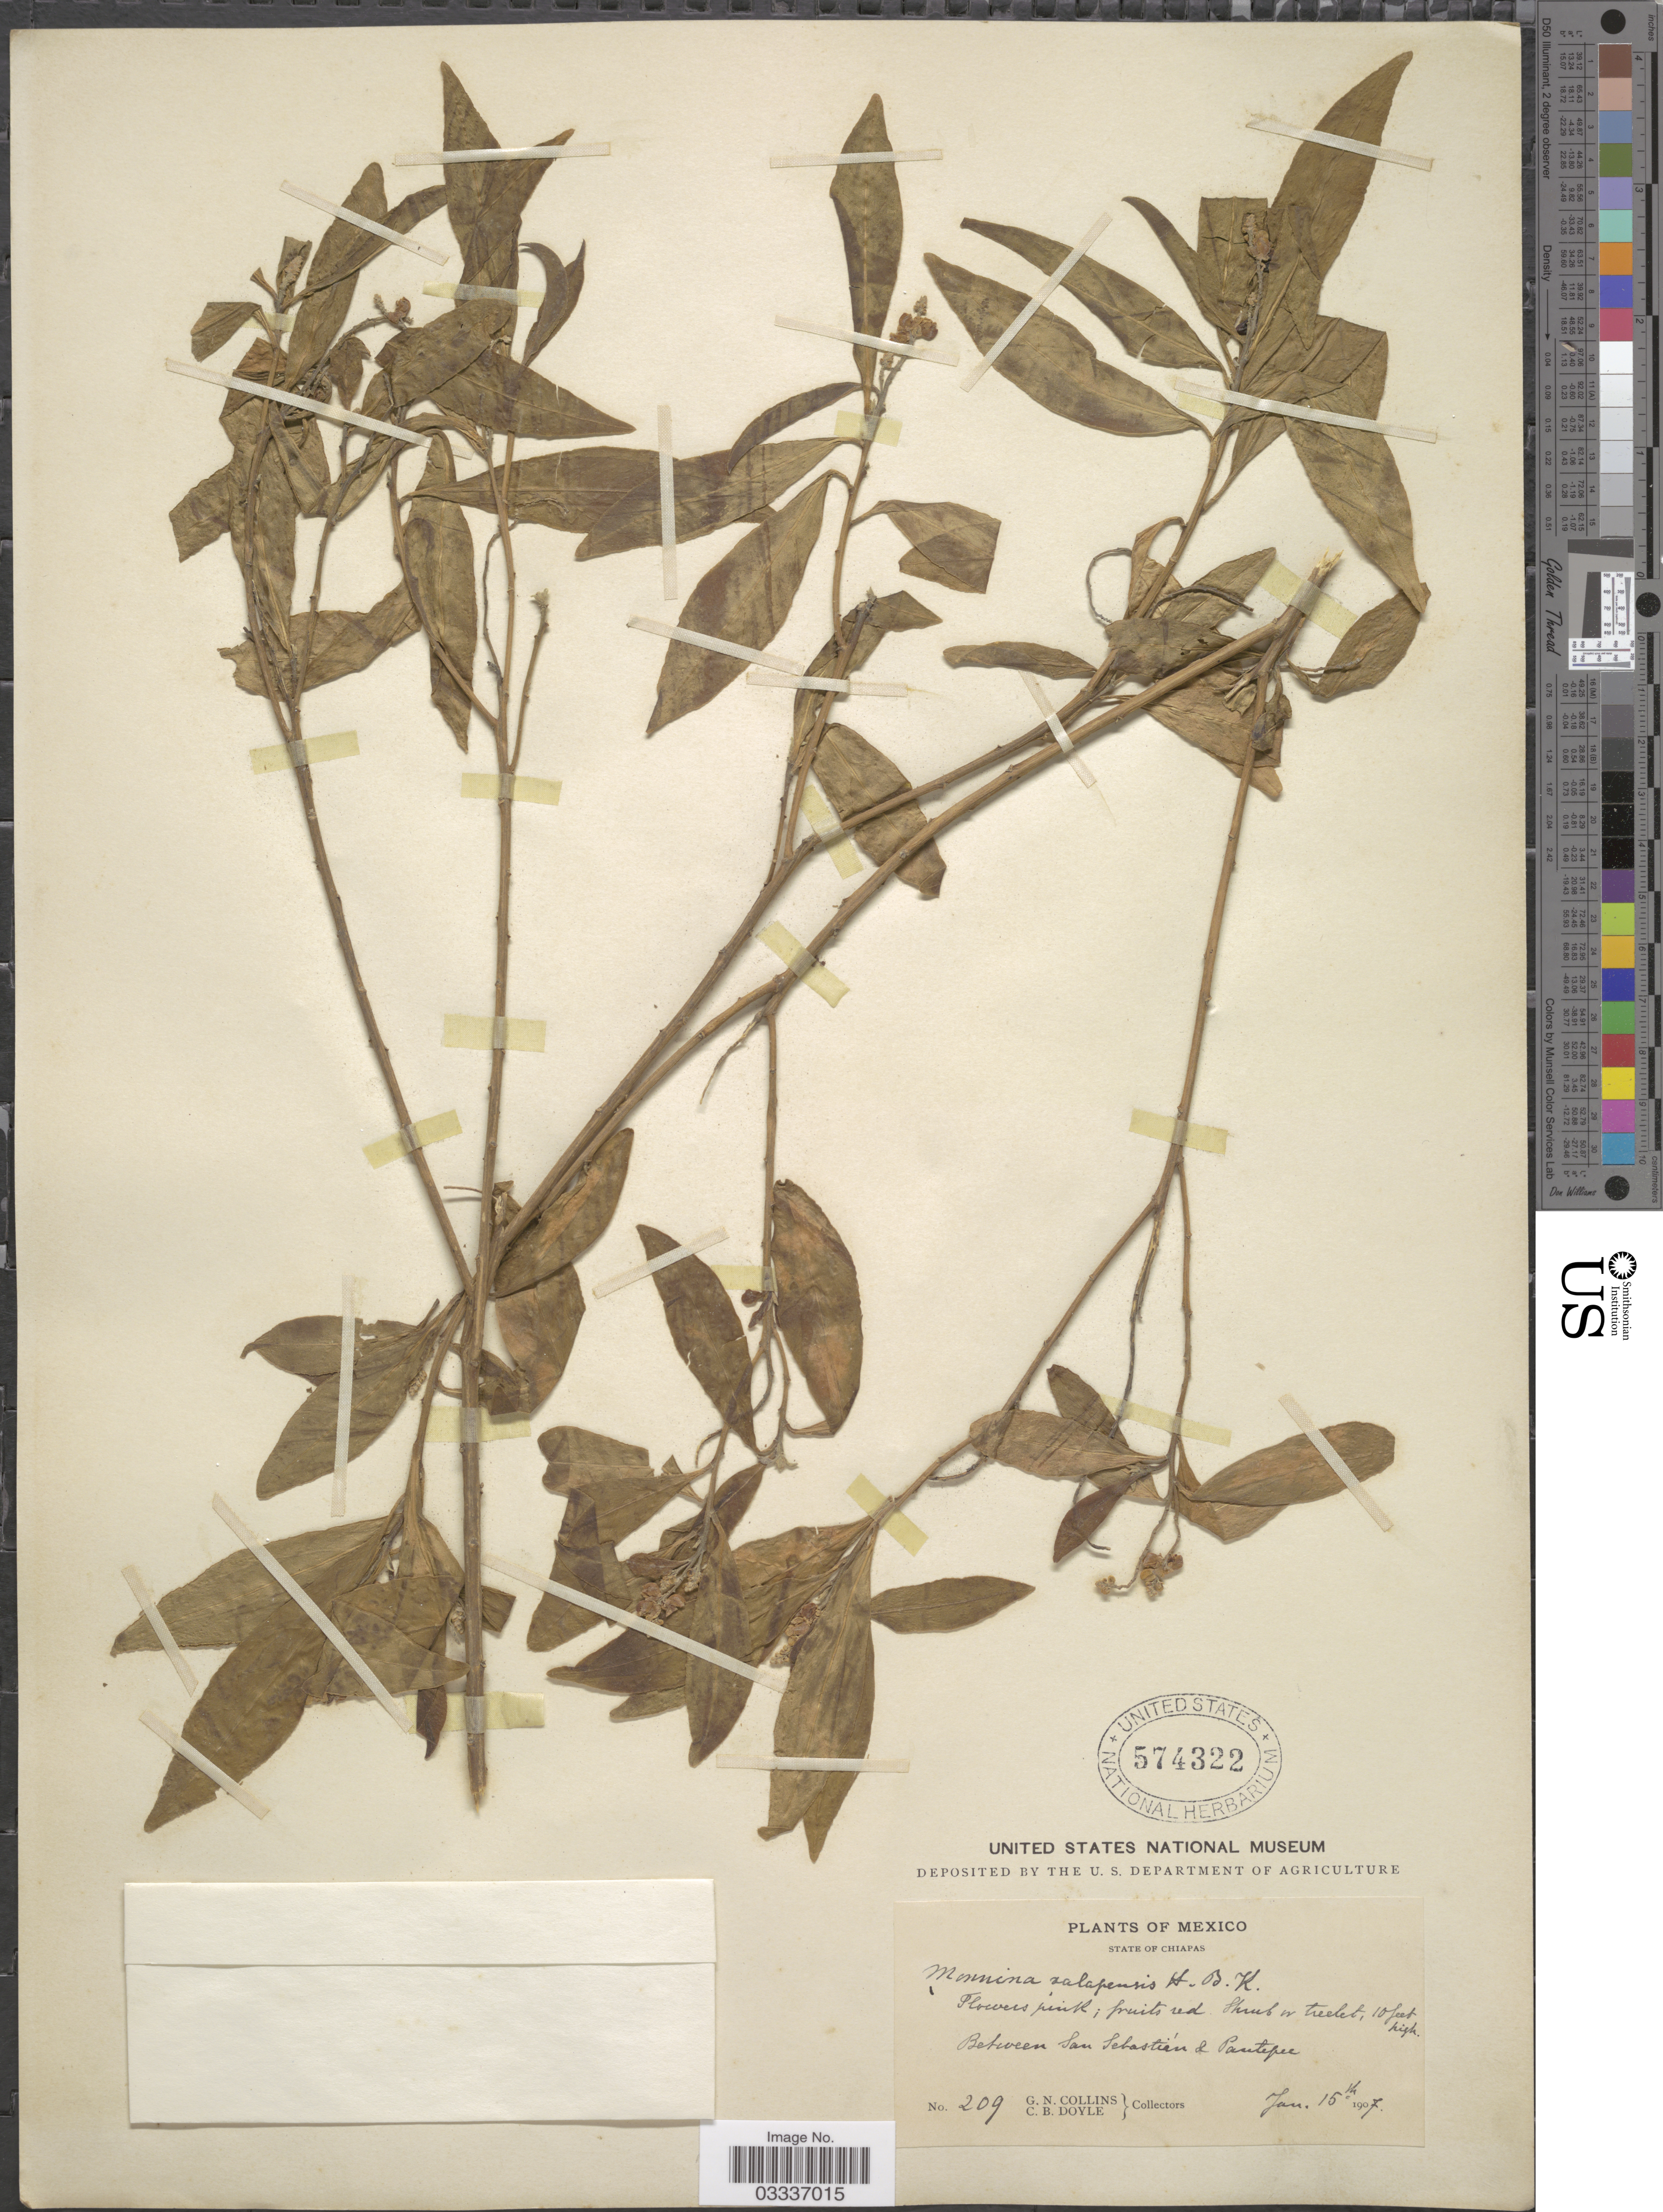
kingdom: Plantae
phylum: Tracheophyta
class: Magnoliopsida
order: Fabales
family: Polygalaceae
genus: Monnina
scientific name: Monnina xalapensis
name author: Kunth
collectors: G. Collins & C. Doyle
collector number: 209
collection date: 1907-01-15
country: Mexico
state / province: Chiapas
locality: Between San Sebastián & Pautepec.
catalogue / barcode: US 574322